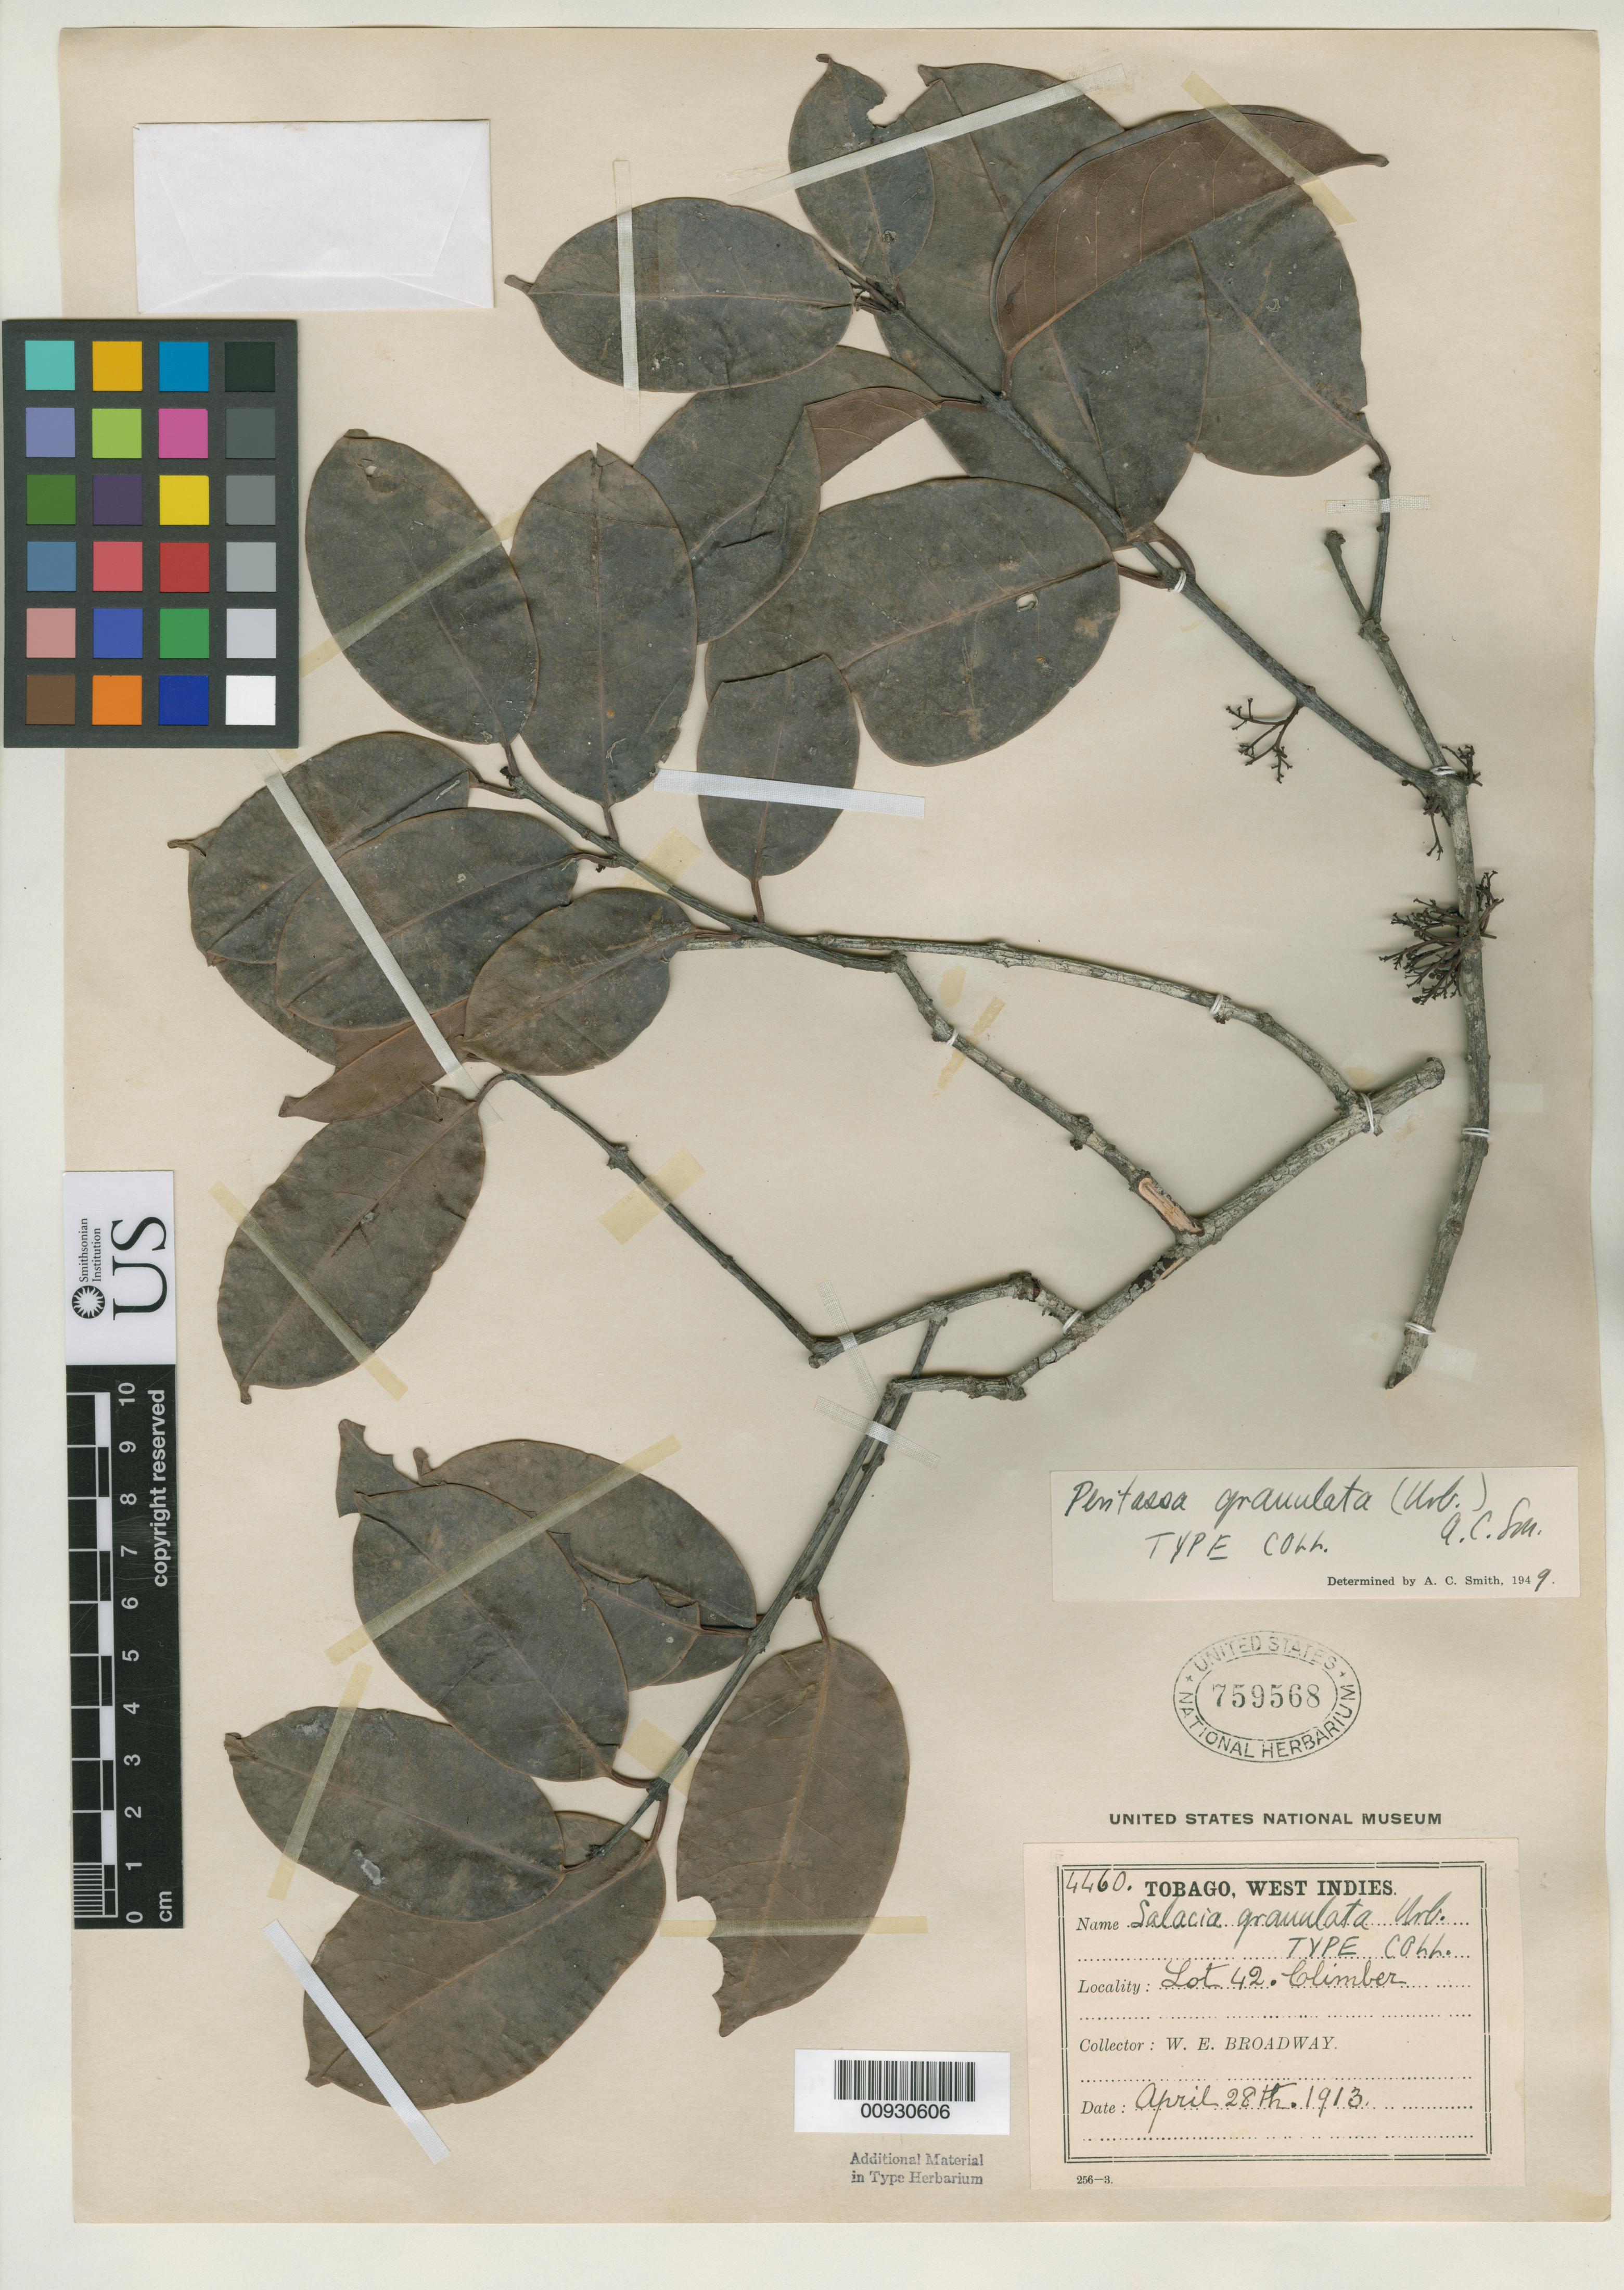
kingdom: Plantae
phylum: Tracheophyta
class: Magnoliopsida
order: Celastrales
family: Celastraceae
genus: Salacia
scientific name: Salacia granulata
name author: Urb.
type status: Isotype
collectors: W. E. Broadway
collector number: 4460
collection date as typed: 28 Apr 1913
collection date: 1913-04-28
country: Trinidad and Tobago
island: Tobago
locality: Tobago.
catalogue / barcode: US 759568